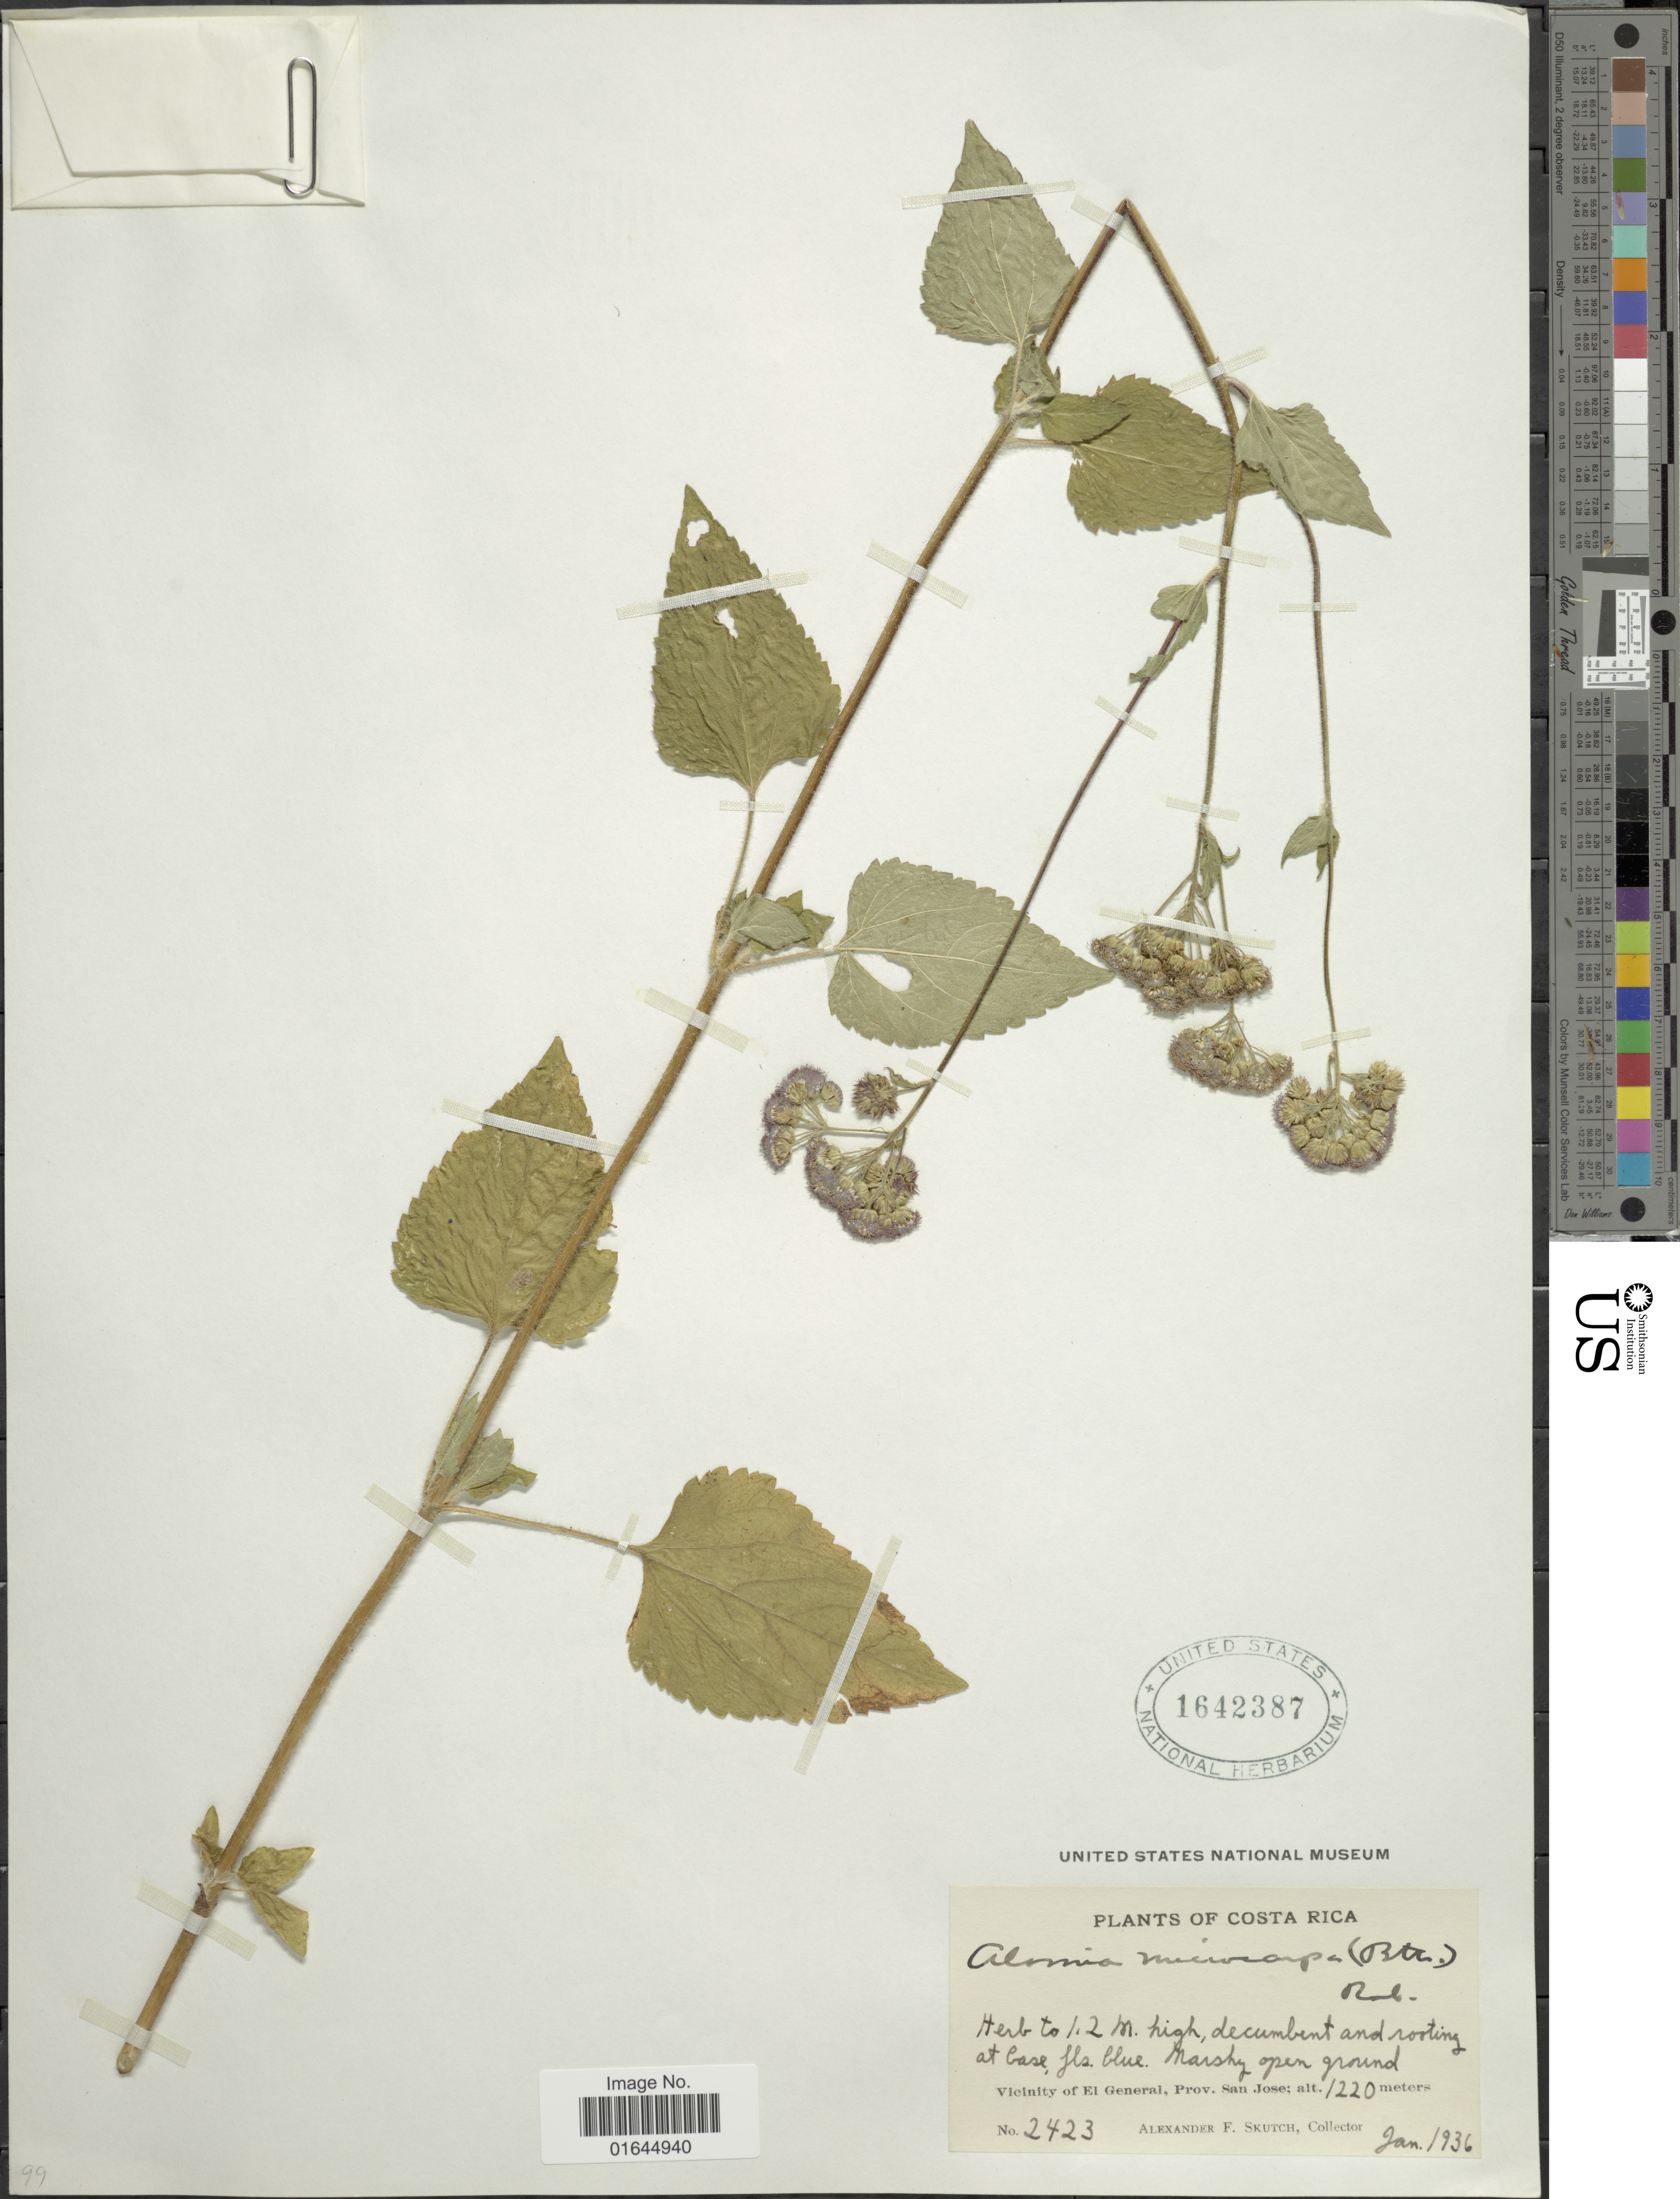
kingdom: Plantae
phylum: Tracheophyta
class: Magnoliopsida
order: Asterales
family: Asteraceae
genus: Ageratum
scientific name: Ageratum microcarpum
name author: (Benth. ex Oerst.) Hemsl.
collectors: A. F. Skutch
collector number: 2423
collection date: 1936-01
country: Costa Rica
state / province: San José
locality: Vicinity of El General, Prov. San Jose.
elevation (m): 1220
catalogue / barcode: US 1642387